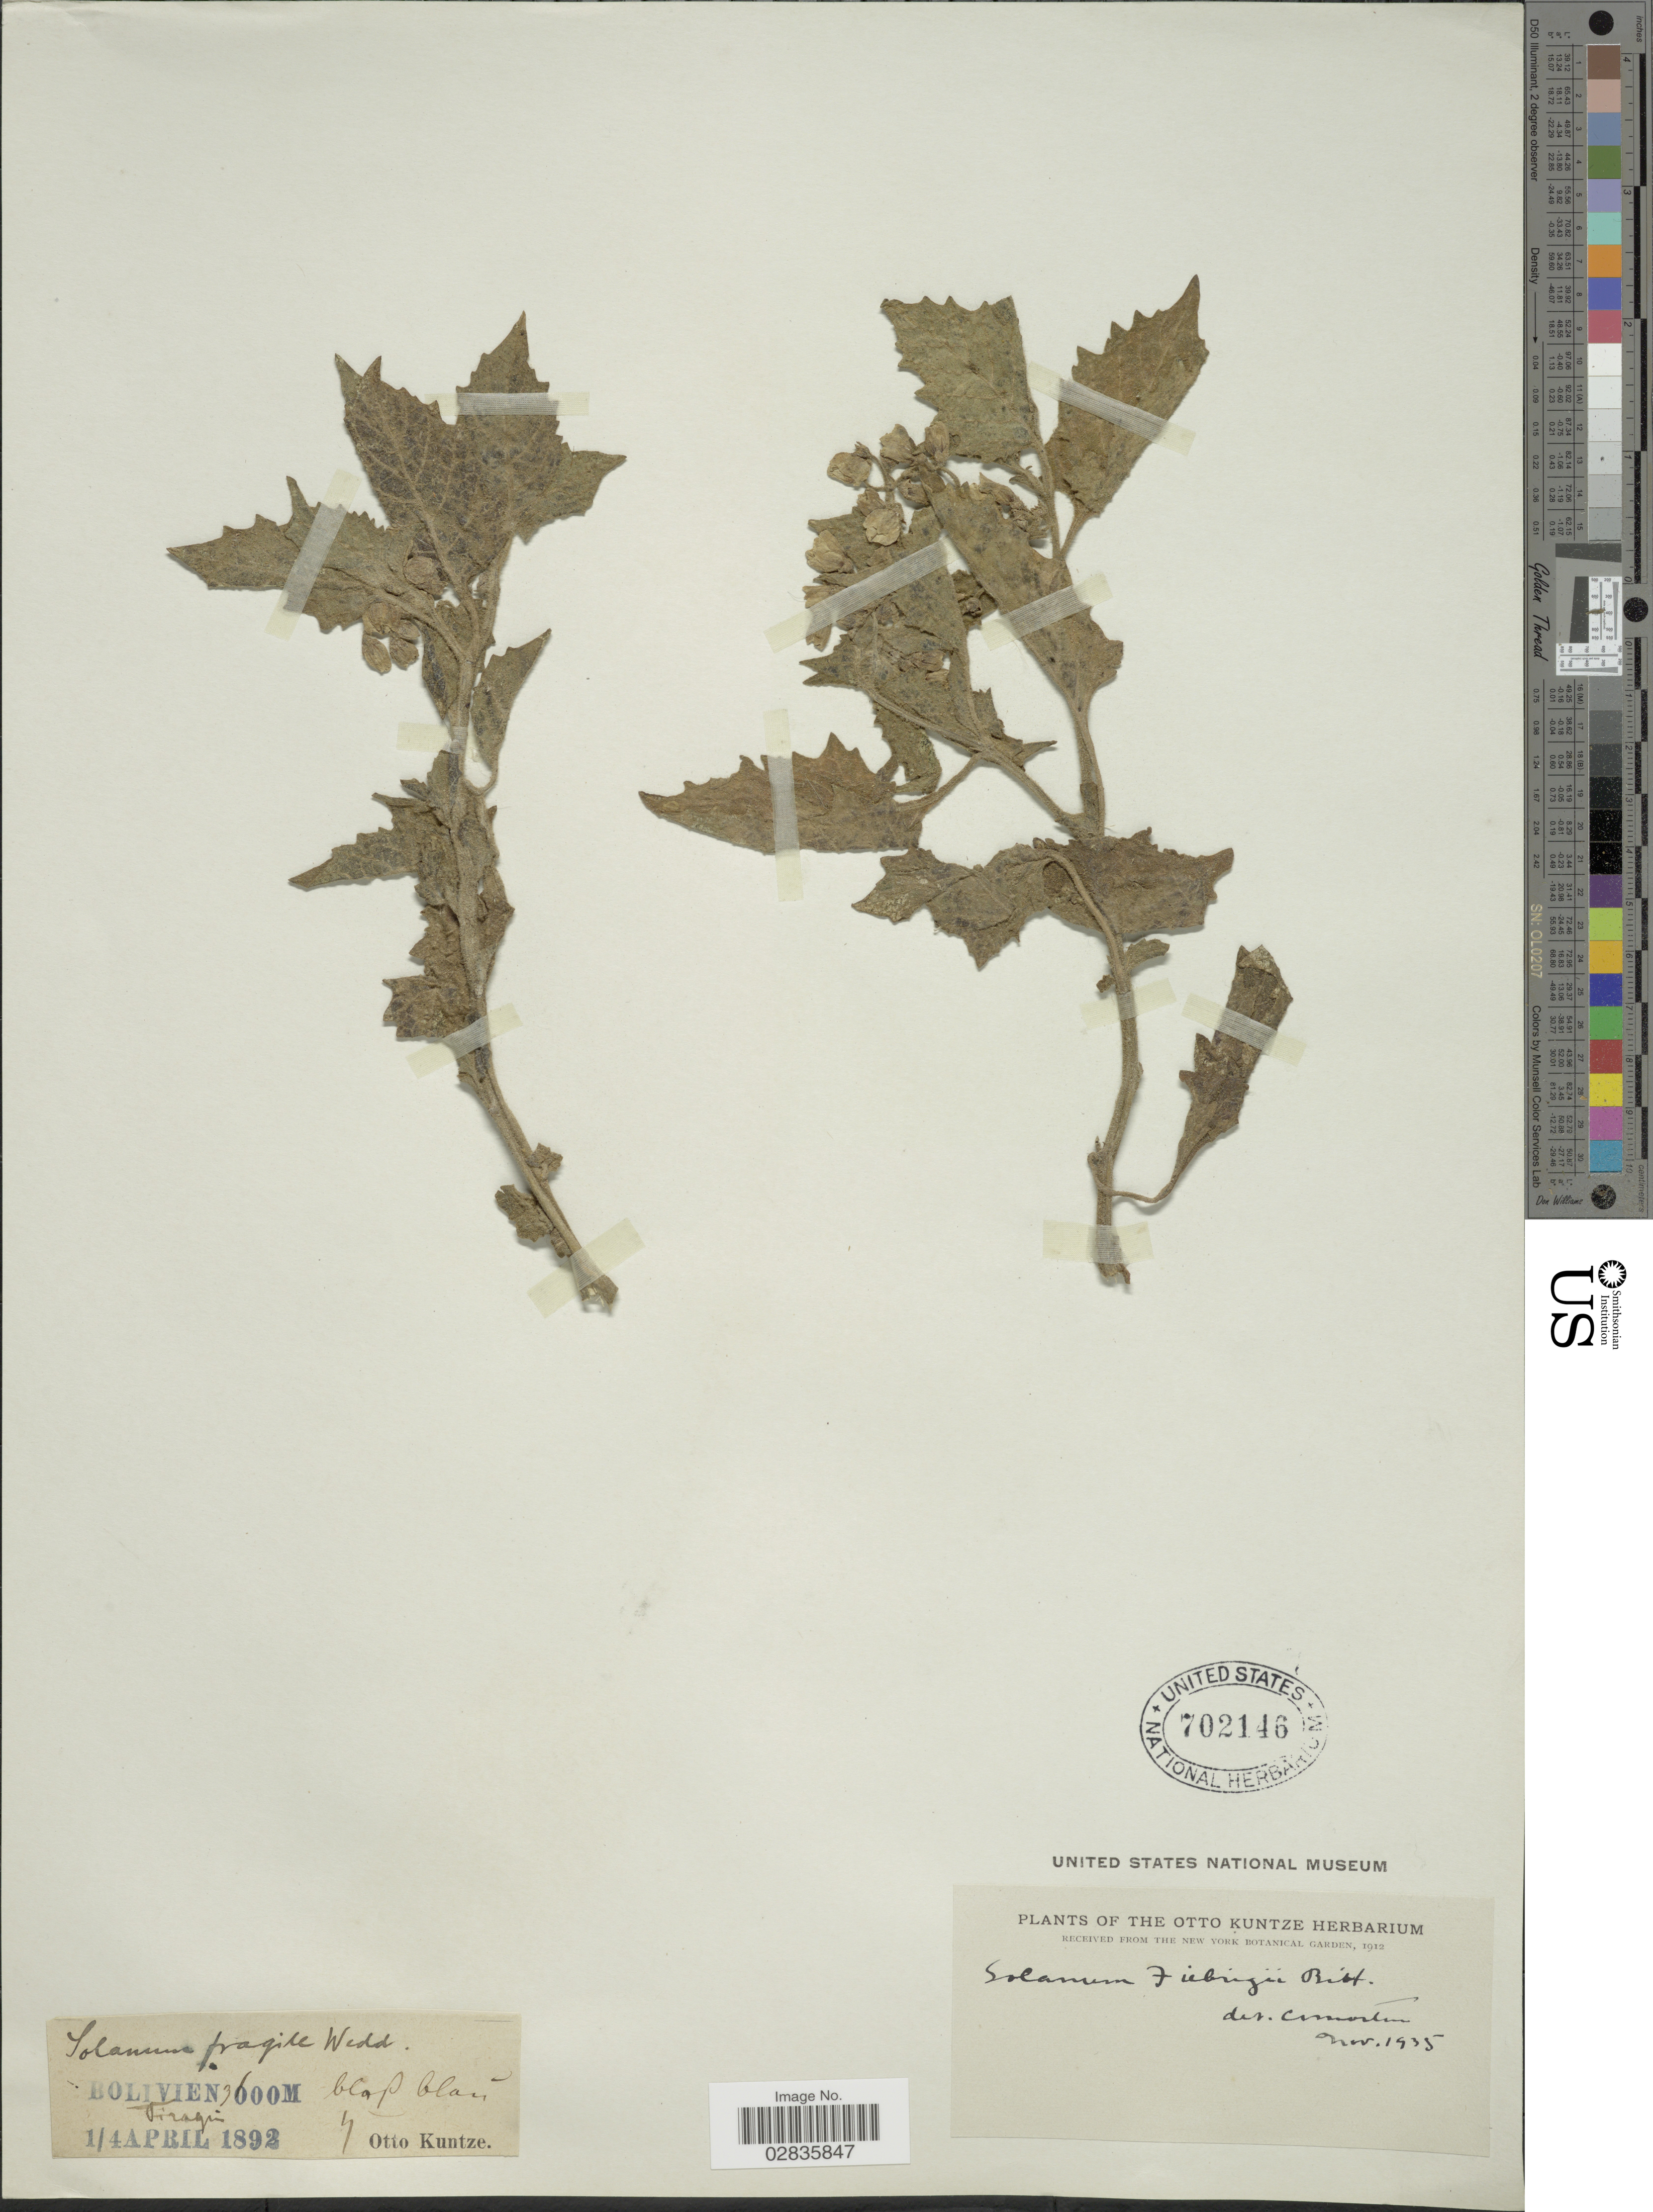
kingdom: Plantae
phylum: Tracheophyta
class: Magnoliopsida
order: Solanales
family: Solanaceae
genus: Solanum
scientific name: Solanum fiebrigii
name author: Bitter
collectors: C.E.O. Kuntze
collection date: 1892-04-01/1892-04-04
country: Bolivia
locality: Bolivien. Tiraqui [interpreted]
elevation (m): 3600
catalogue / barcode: US 702146